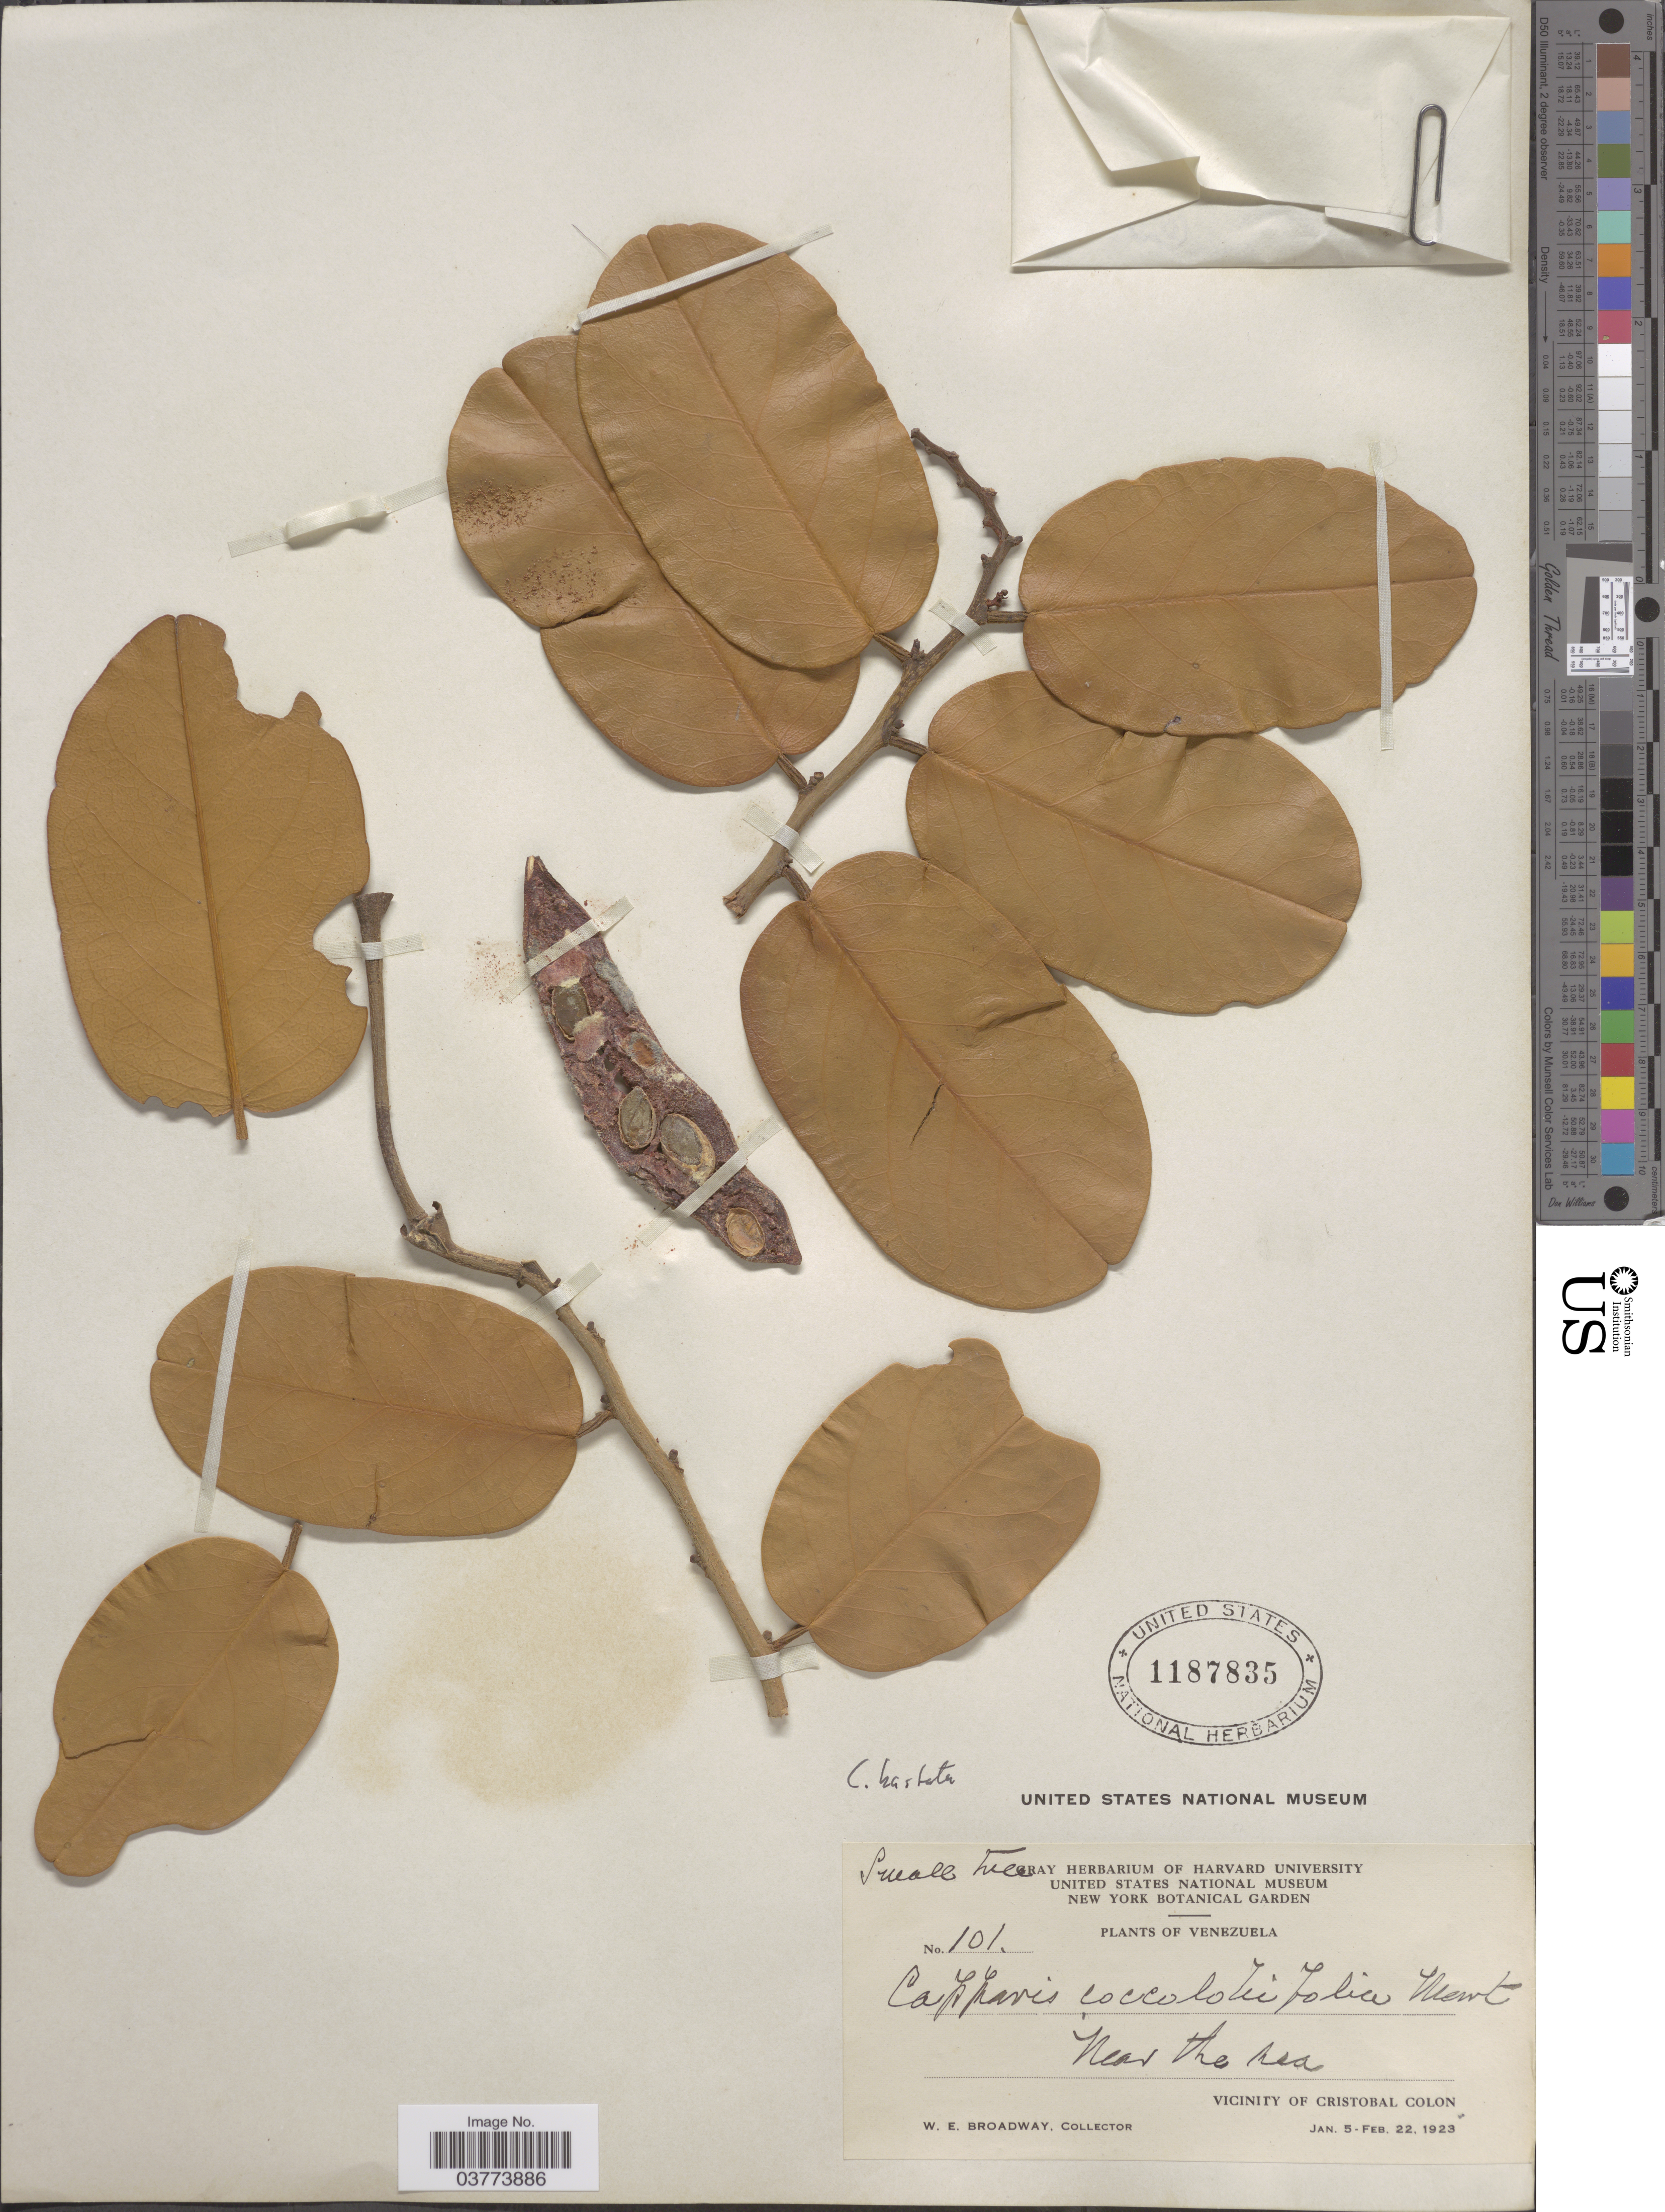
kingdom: Plantae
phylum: Tracheophyta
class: Magnoliopsida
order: Brassicales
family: Capparaceae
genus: Cynophalla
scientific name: Cynophalla hastata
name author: (Jacq.) J. Presl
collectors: W. E. Broadway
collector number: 101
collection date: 1923-01-05/1923-02-22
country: Venezuela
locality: Near the sea. Vicinity of Cristobal Colon.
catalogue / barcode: US 1187835